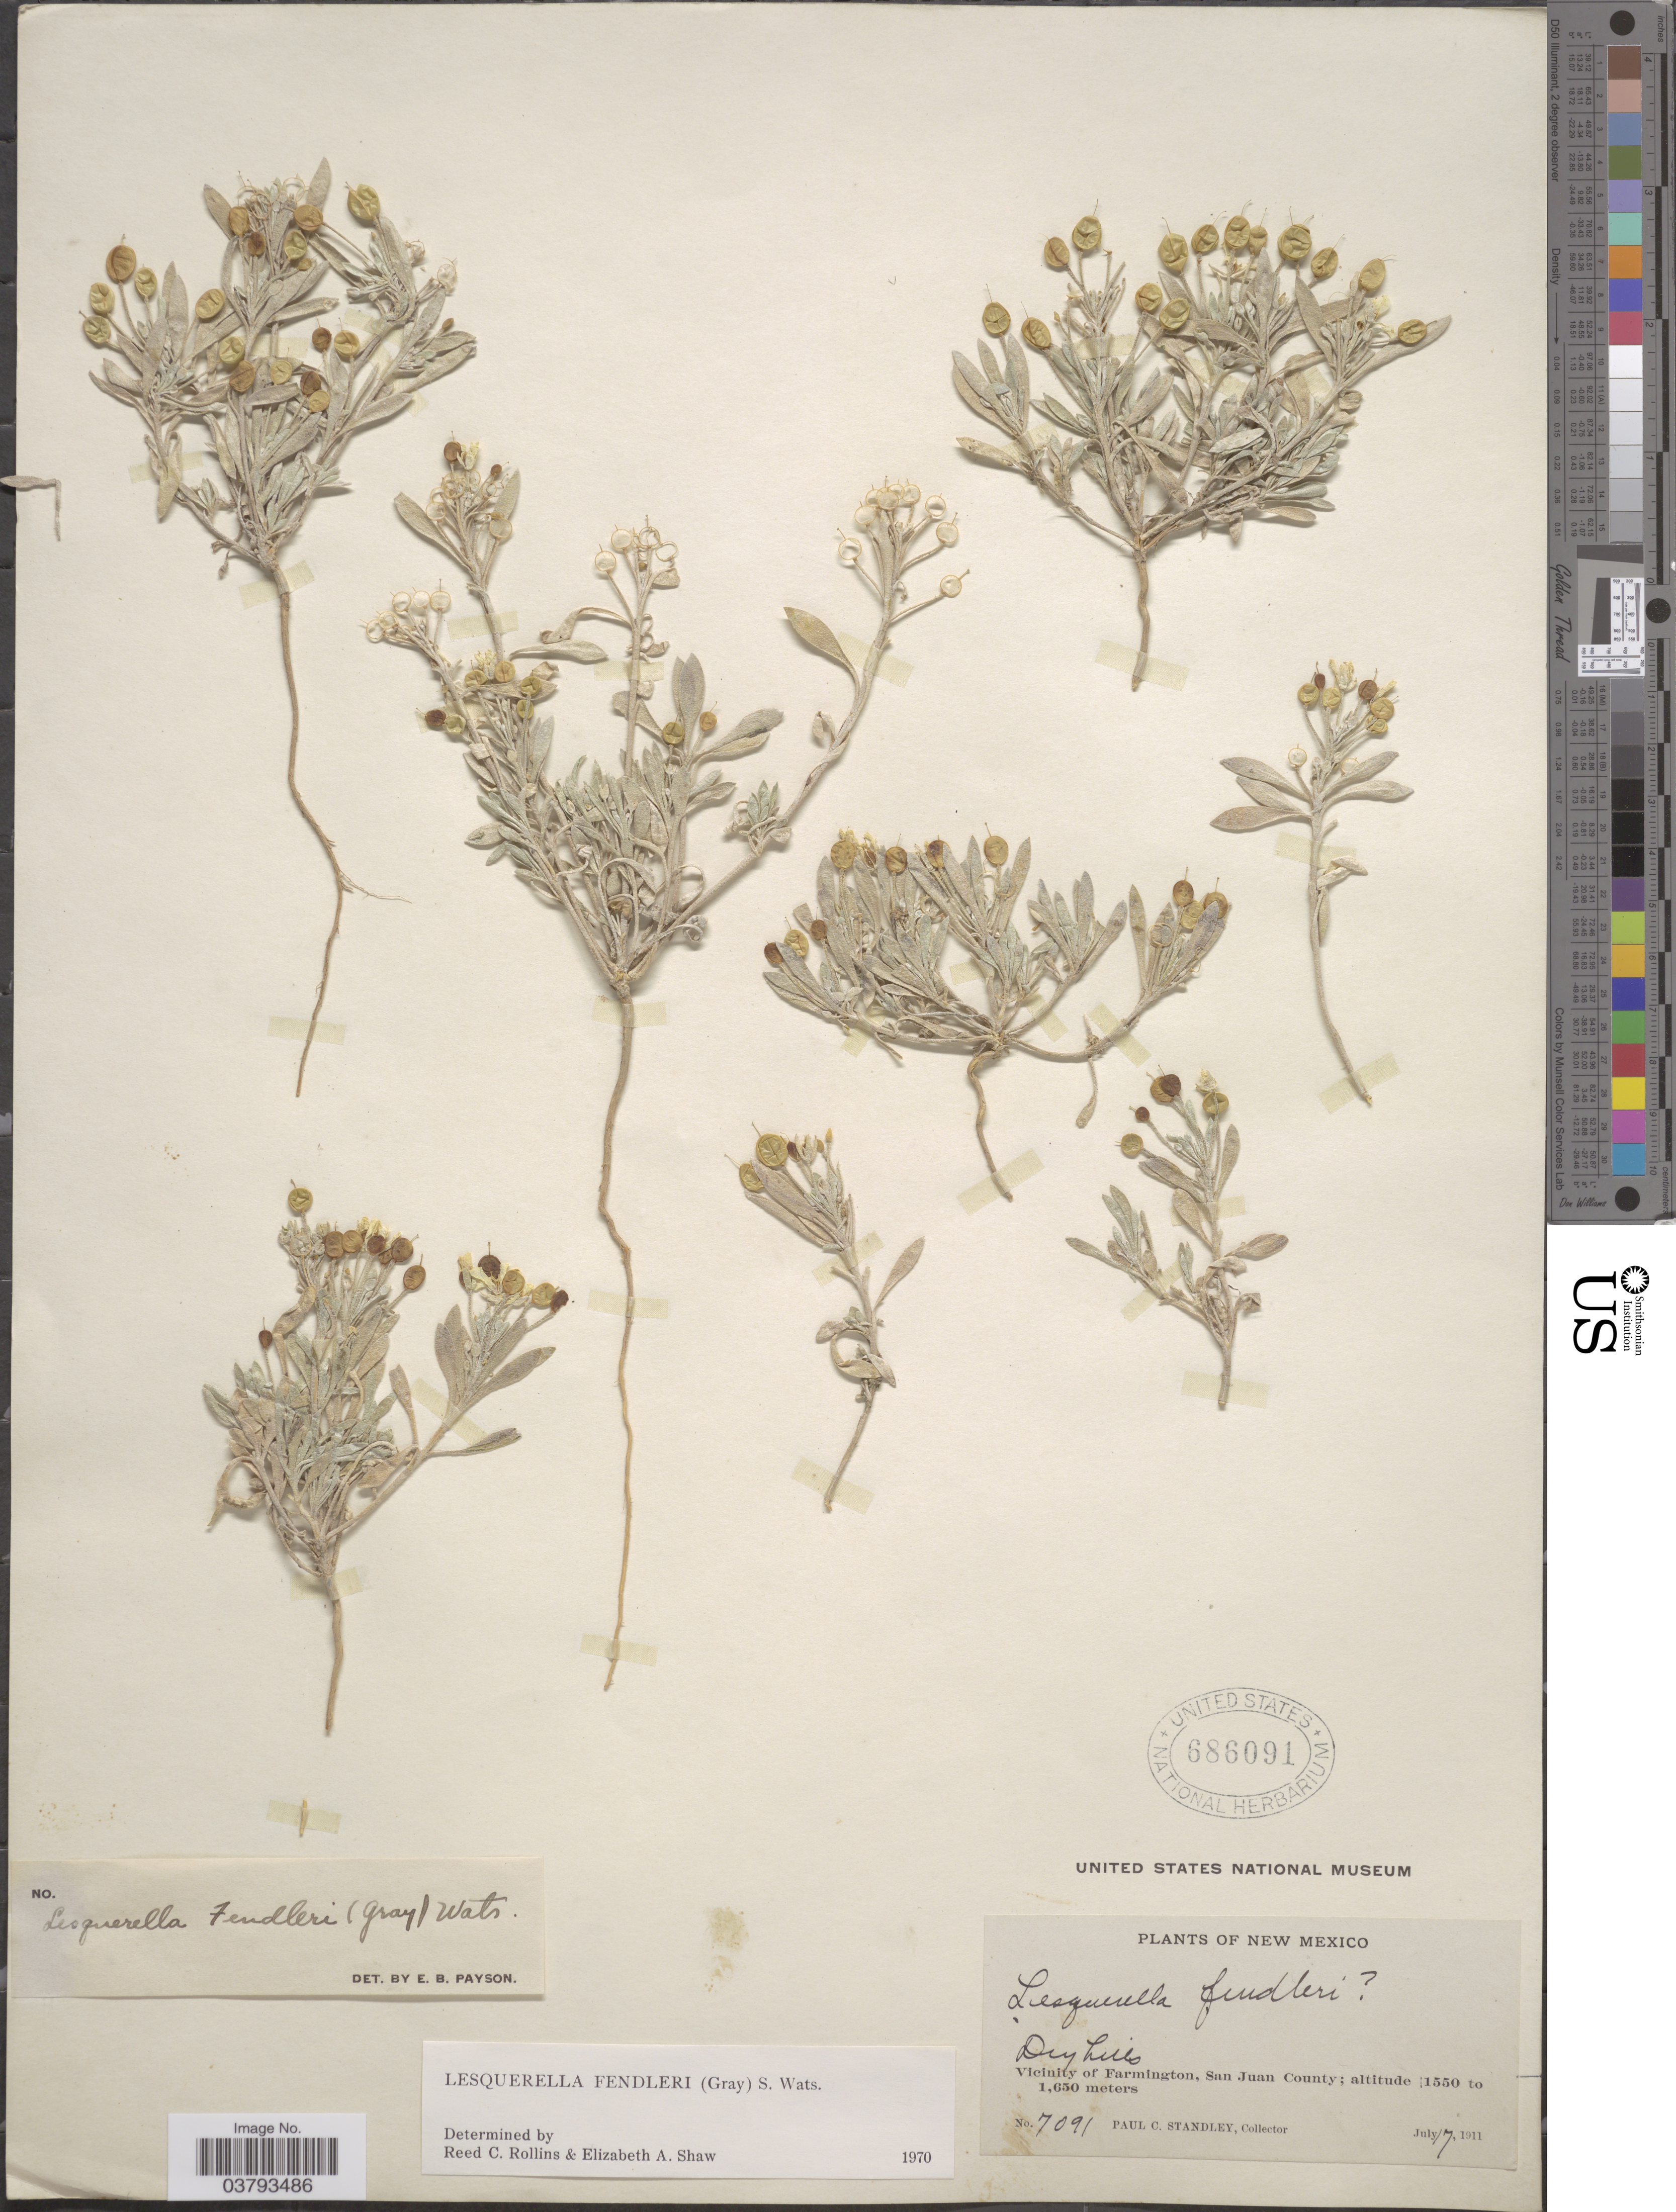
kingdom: Plantae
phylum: Tracheophyta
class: Magnoliopsida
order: Brassicales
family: Brassicaceae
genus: Lesquerella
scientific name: Lesquerella fendleri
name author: (A. Gray) S. Watson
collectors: P. C. Standley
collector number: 7091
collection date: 1911-07-17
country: United States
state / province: New Mexico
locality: Dry Hills. Vicinity of Farmington, San Juan County.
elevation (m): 1550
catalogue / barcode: US 686091